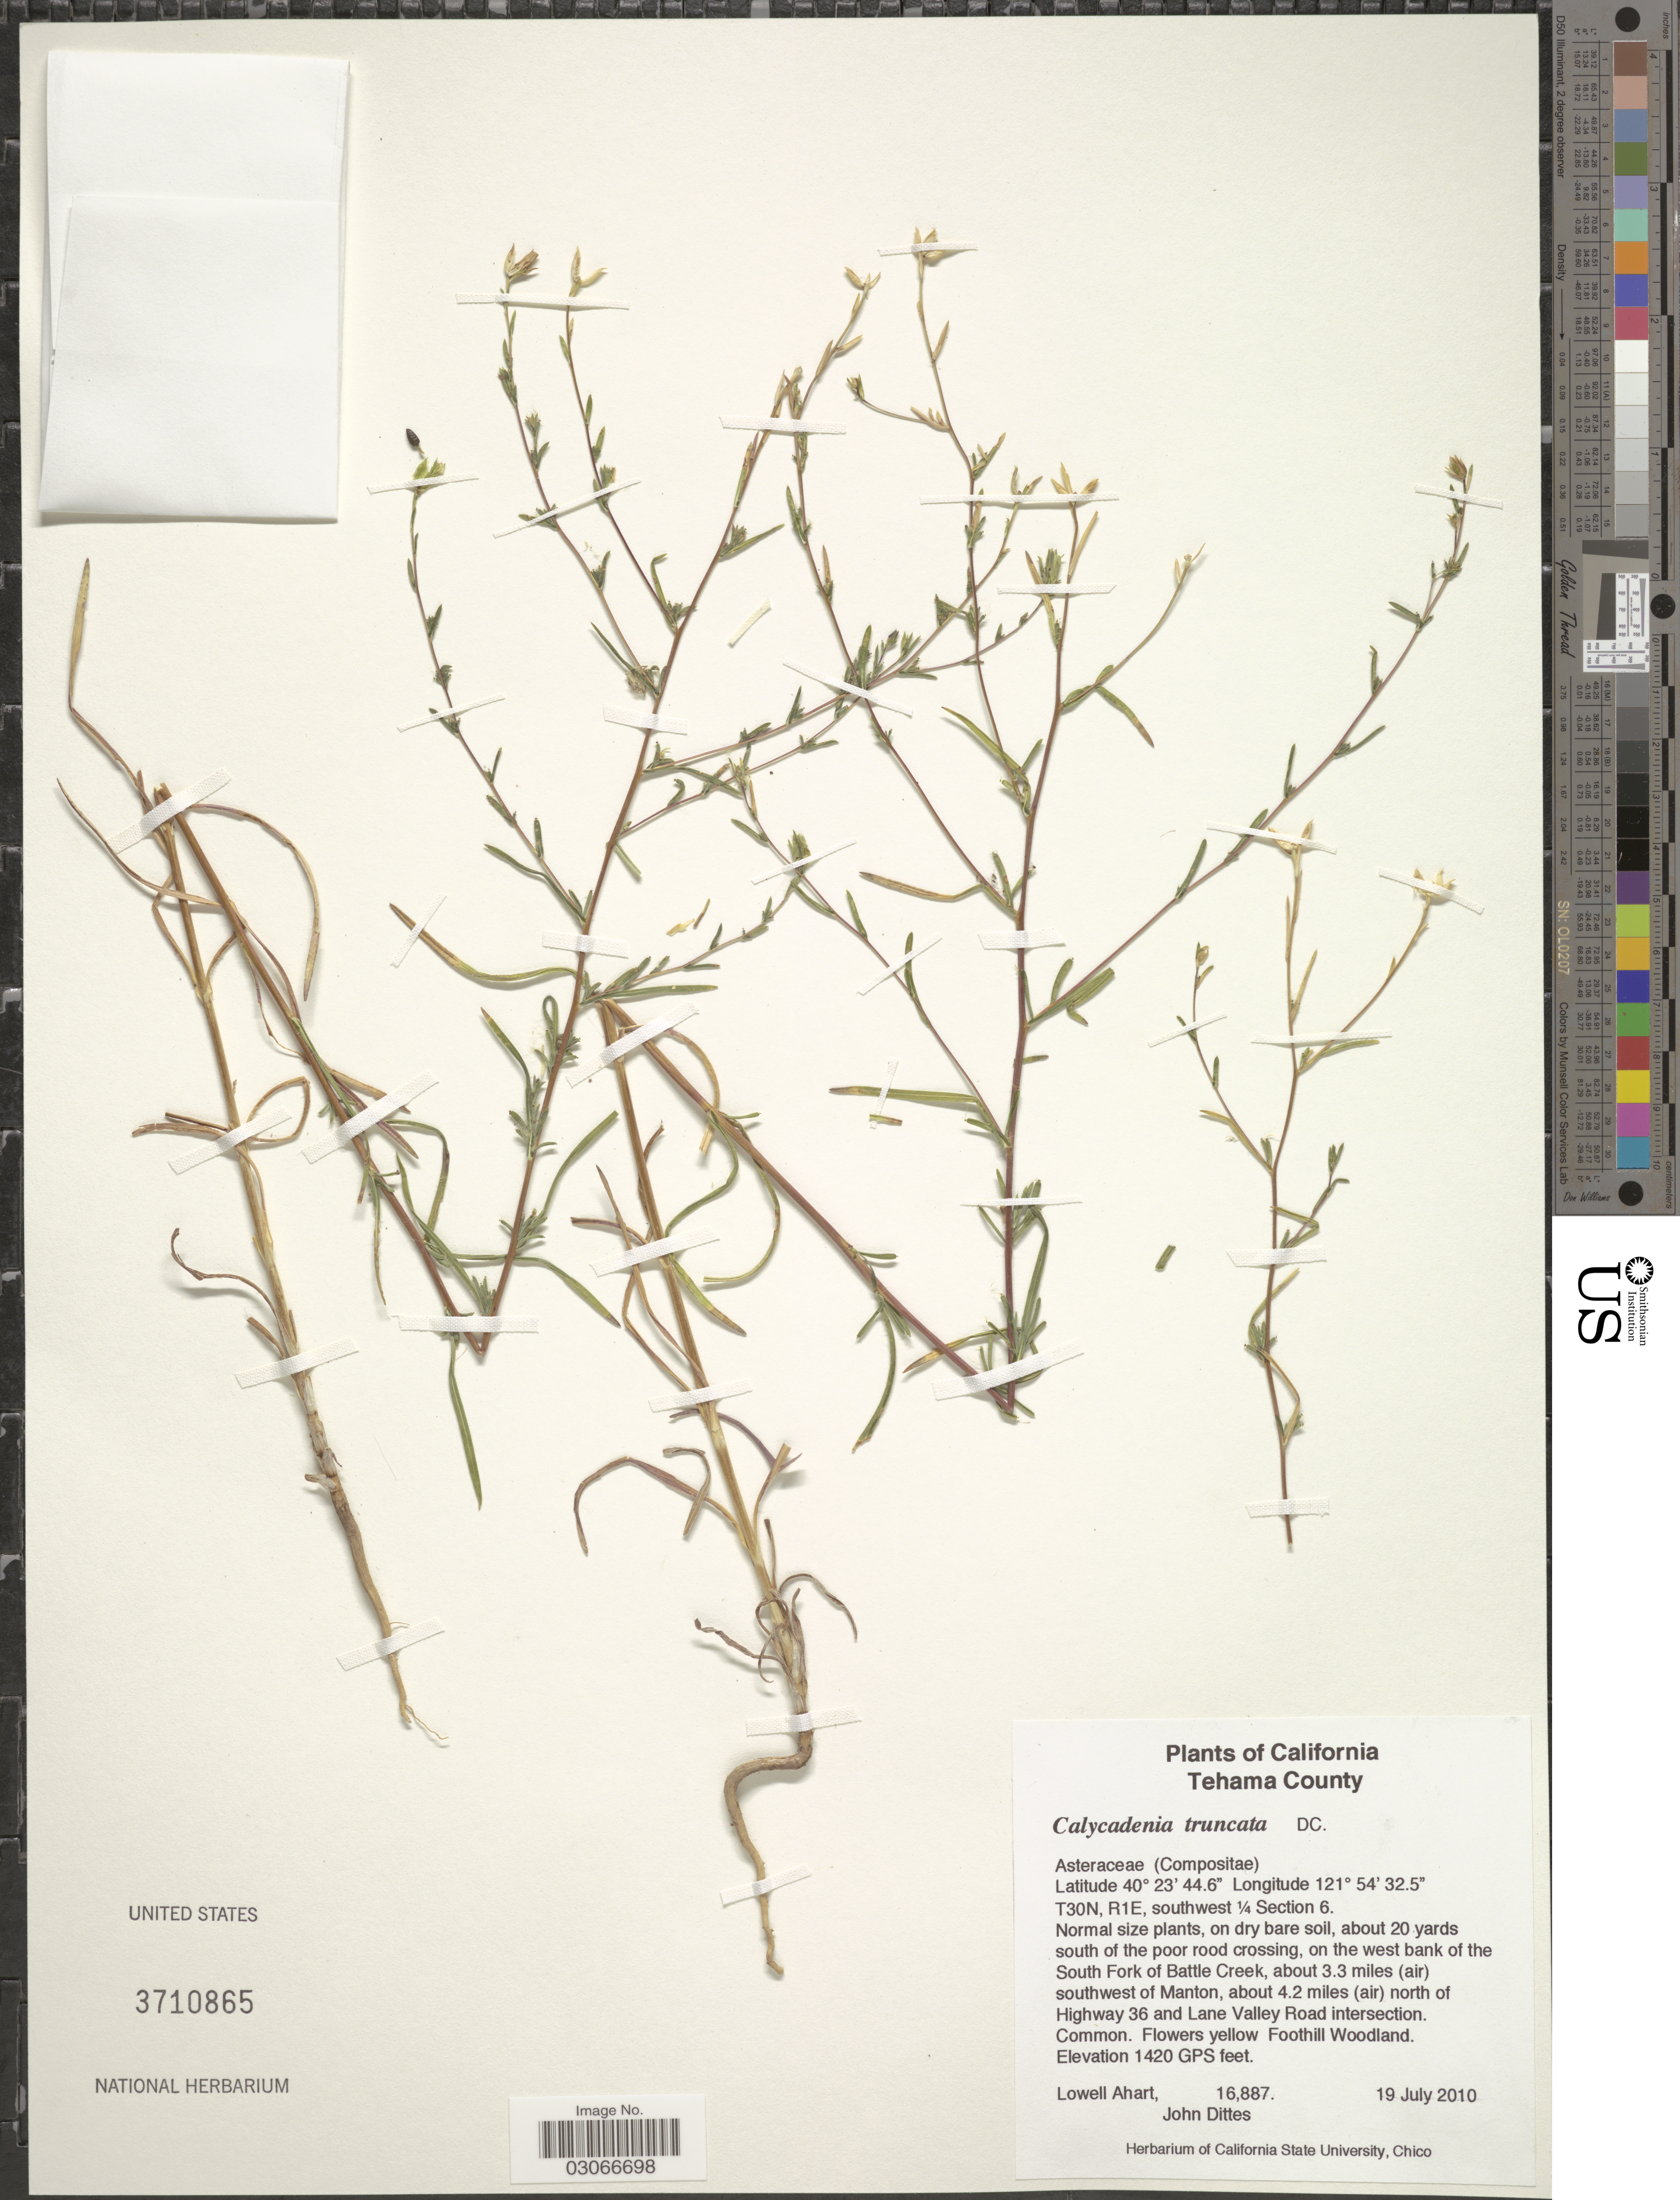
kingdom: Plantae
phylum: Tracheophyta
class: Magnoliopsida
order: Asterales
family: Asteraceae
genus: Calycadenia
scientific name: Calycadenia truncata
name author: DC.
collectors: L. Ahart & J. Dittes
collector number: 16887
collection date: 2010-07-19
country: United States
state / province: California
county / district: Tehama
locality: Tehama County. T30N, R1E, southwest ¼ Section 6. About 20 yards south of the poor rood crossing, on the west bank of the South Fork of Battle Creek, about 3.3 miles (air) southwest of Manton, about 4.2 miles (air) north of Highway 36 and Lane Valley Road intersection.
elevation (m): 433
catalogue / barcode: US 3710865